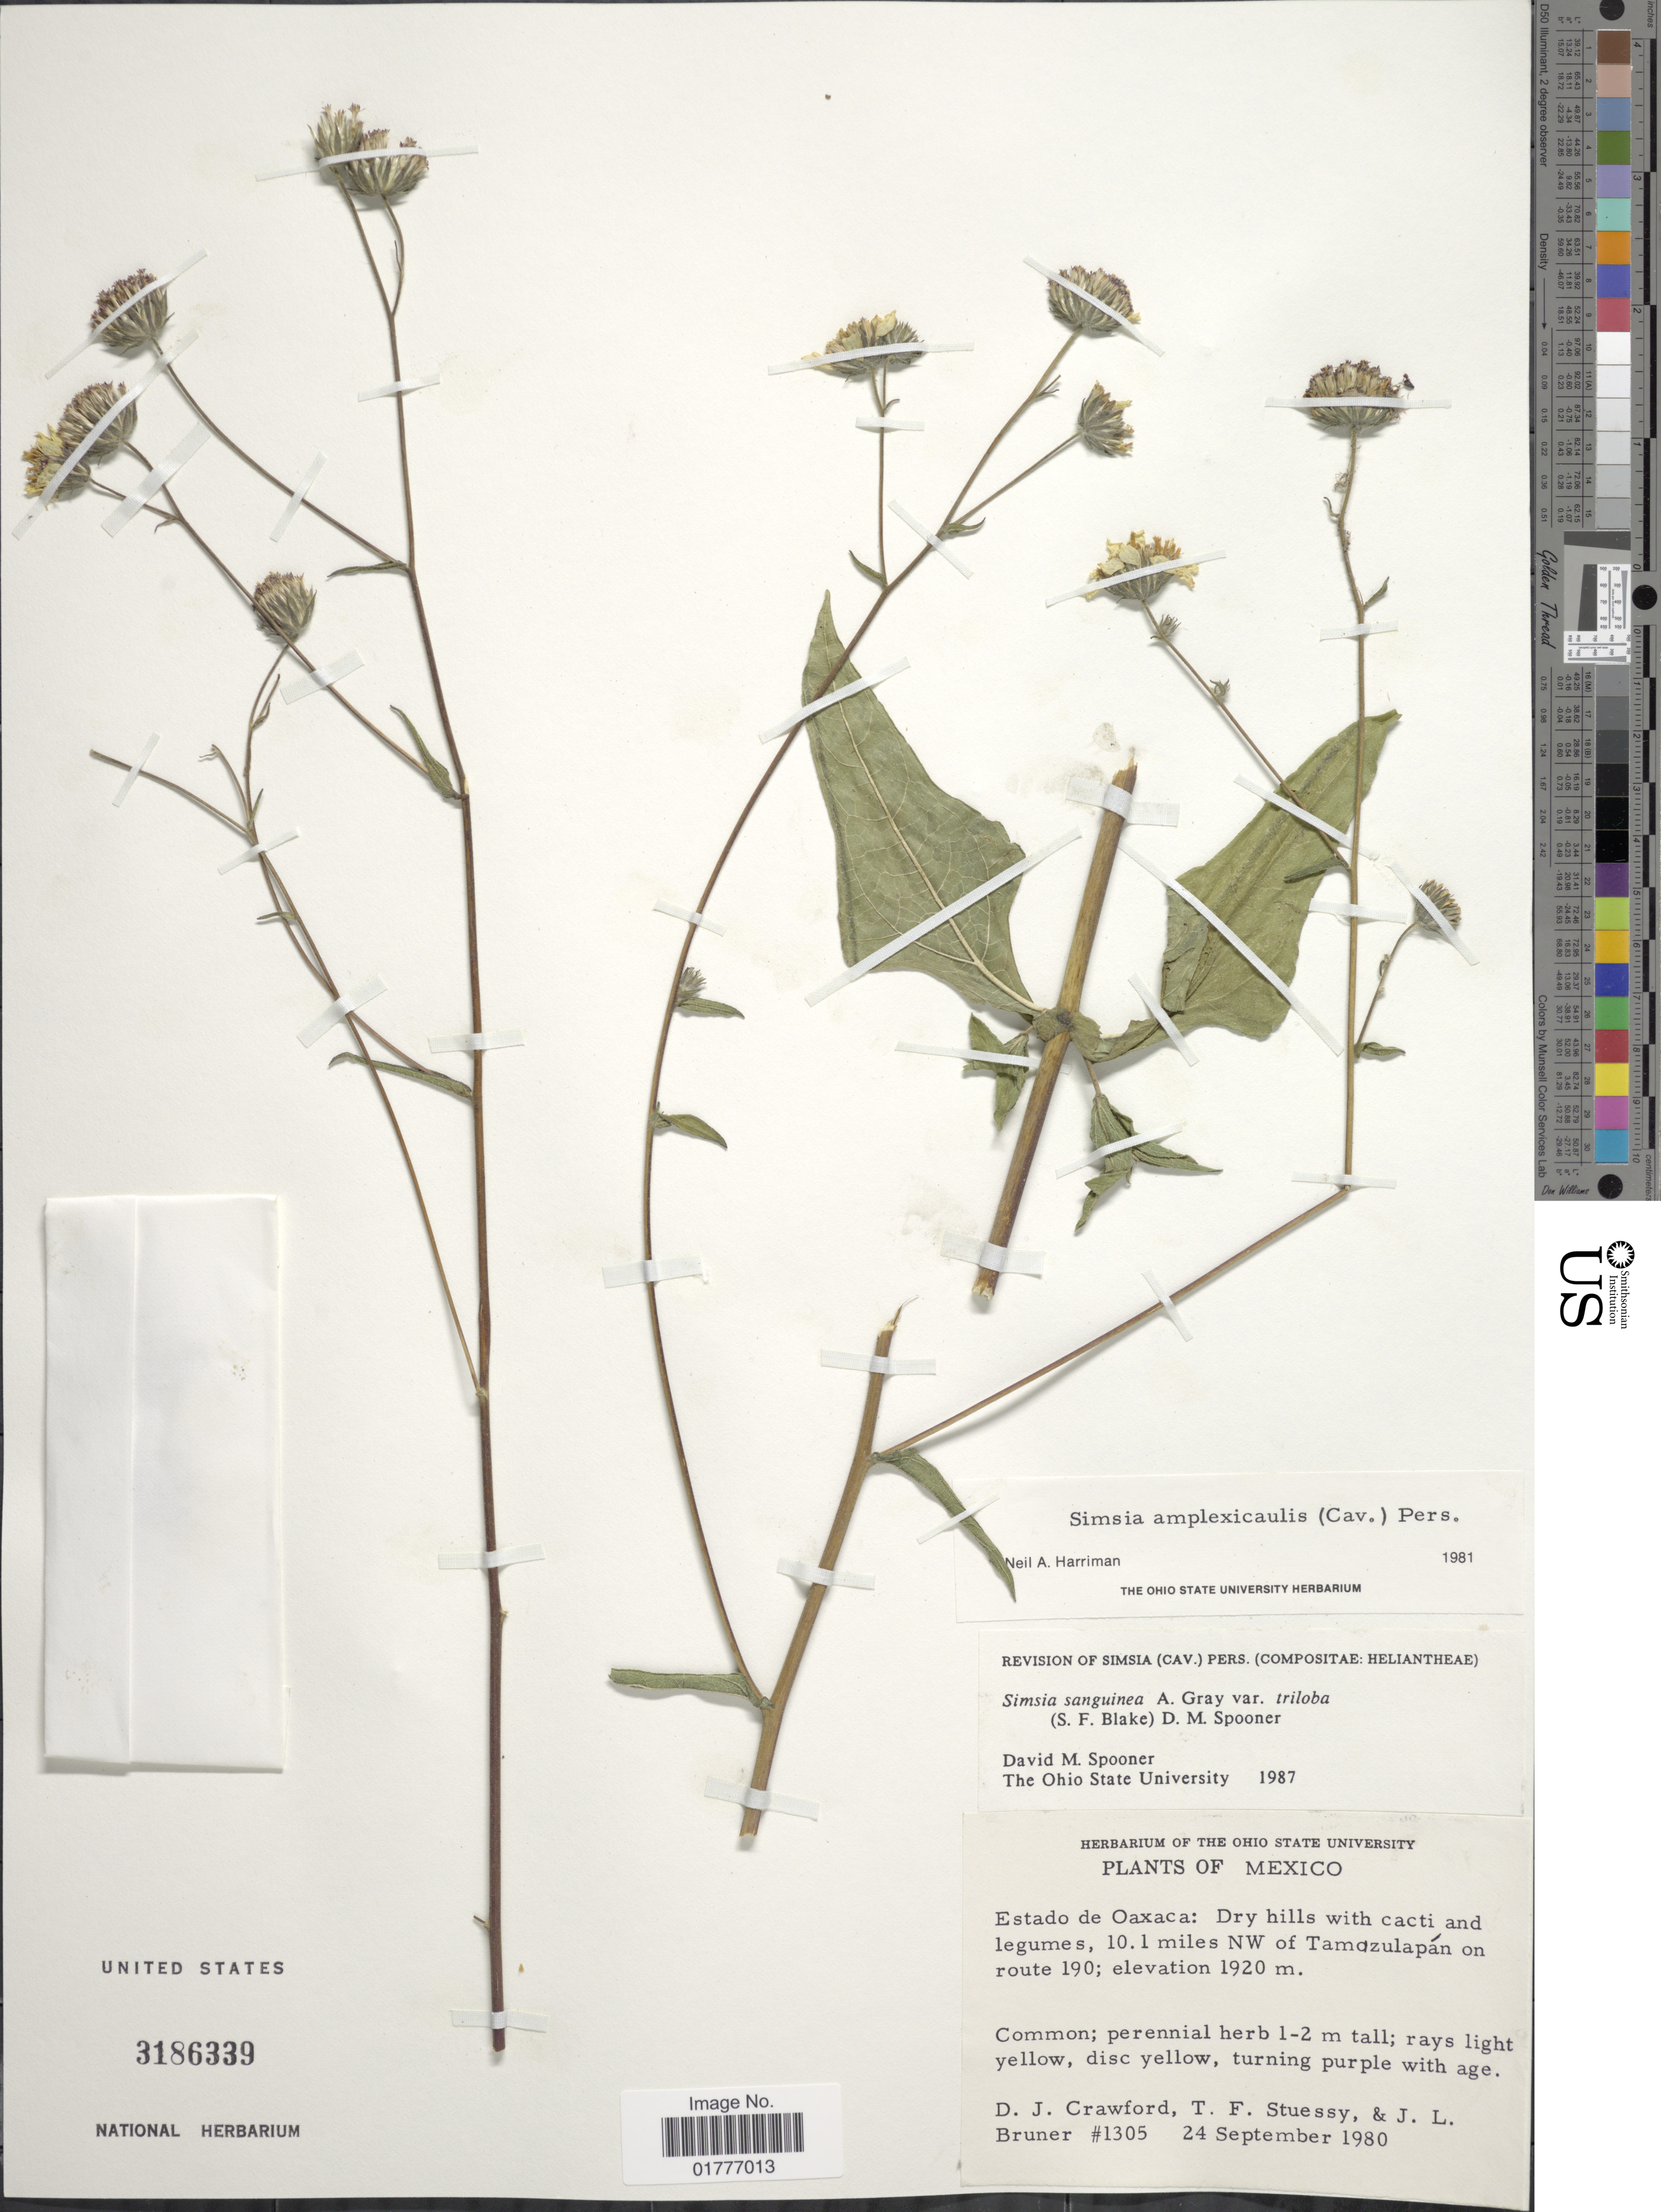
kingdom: Plantae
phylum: Tracheophyta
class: Magnoliopsida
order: Asterales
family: Asteraceae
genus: Simsia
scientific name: Simsia sanguinea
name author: A. Gray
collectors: D. Crawford, T. Stuessy & J. Bruner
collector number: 1305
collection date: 1980-09-24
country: Mexico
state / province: Oaxaca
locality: Estado do Oaxaca: Dry hills with cacti and legumes, 10.1 miles NW of Tamozulapan on route 190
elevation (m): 1920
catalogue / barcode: US 3186339